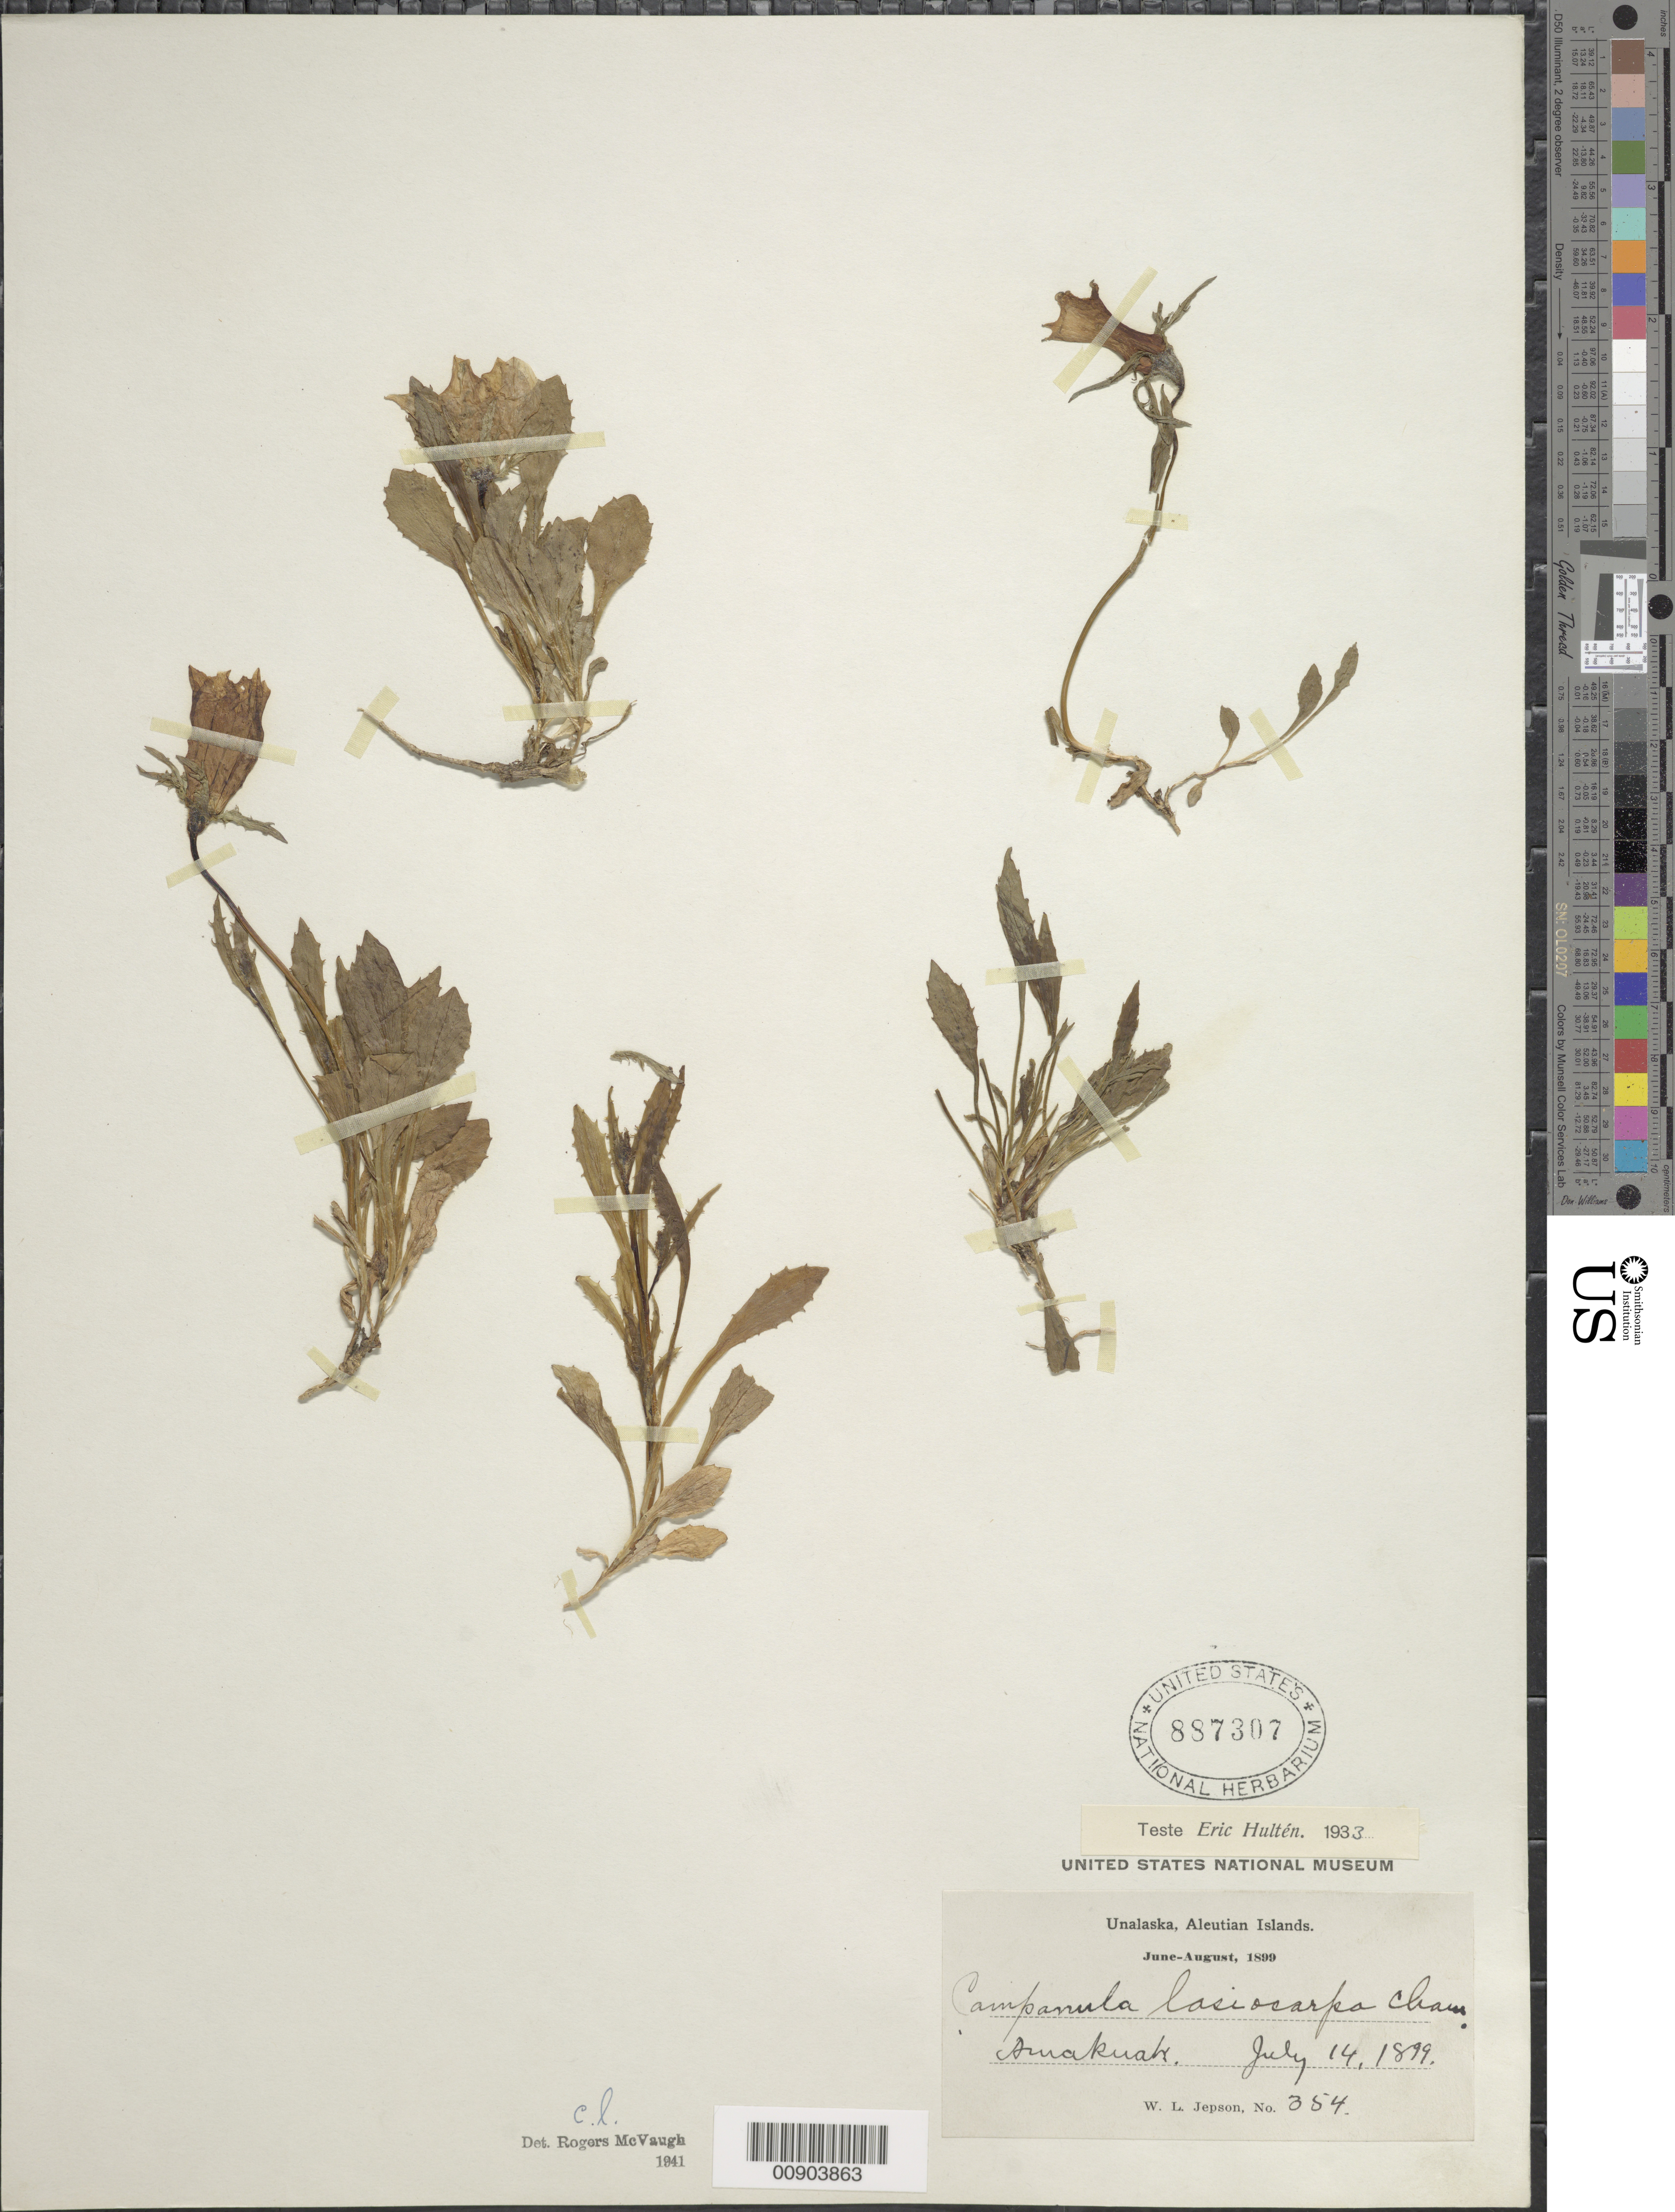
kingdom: Plantae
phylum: Tracheophyta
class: Magnoliopsida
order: Asterales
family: Campanulaceae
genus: Campanula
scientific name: Campanula lasiocarpa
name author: Cham.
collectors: W. L. Jepson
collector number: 354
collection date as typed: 14 Jul 1899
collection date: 1899-07-14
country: United States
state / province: Alaska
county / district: Aleutians West Census Area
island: Unalaska Island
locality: Unalaska, Amakuak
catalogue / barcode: US 887307